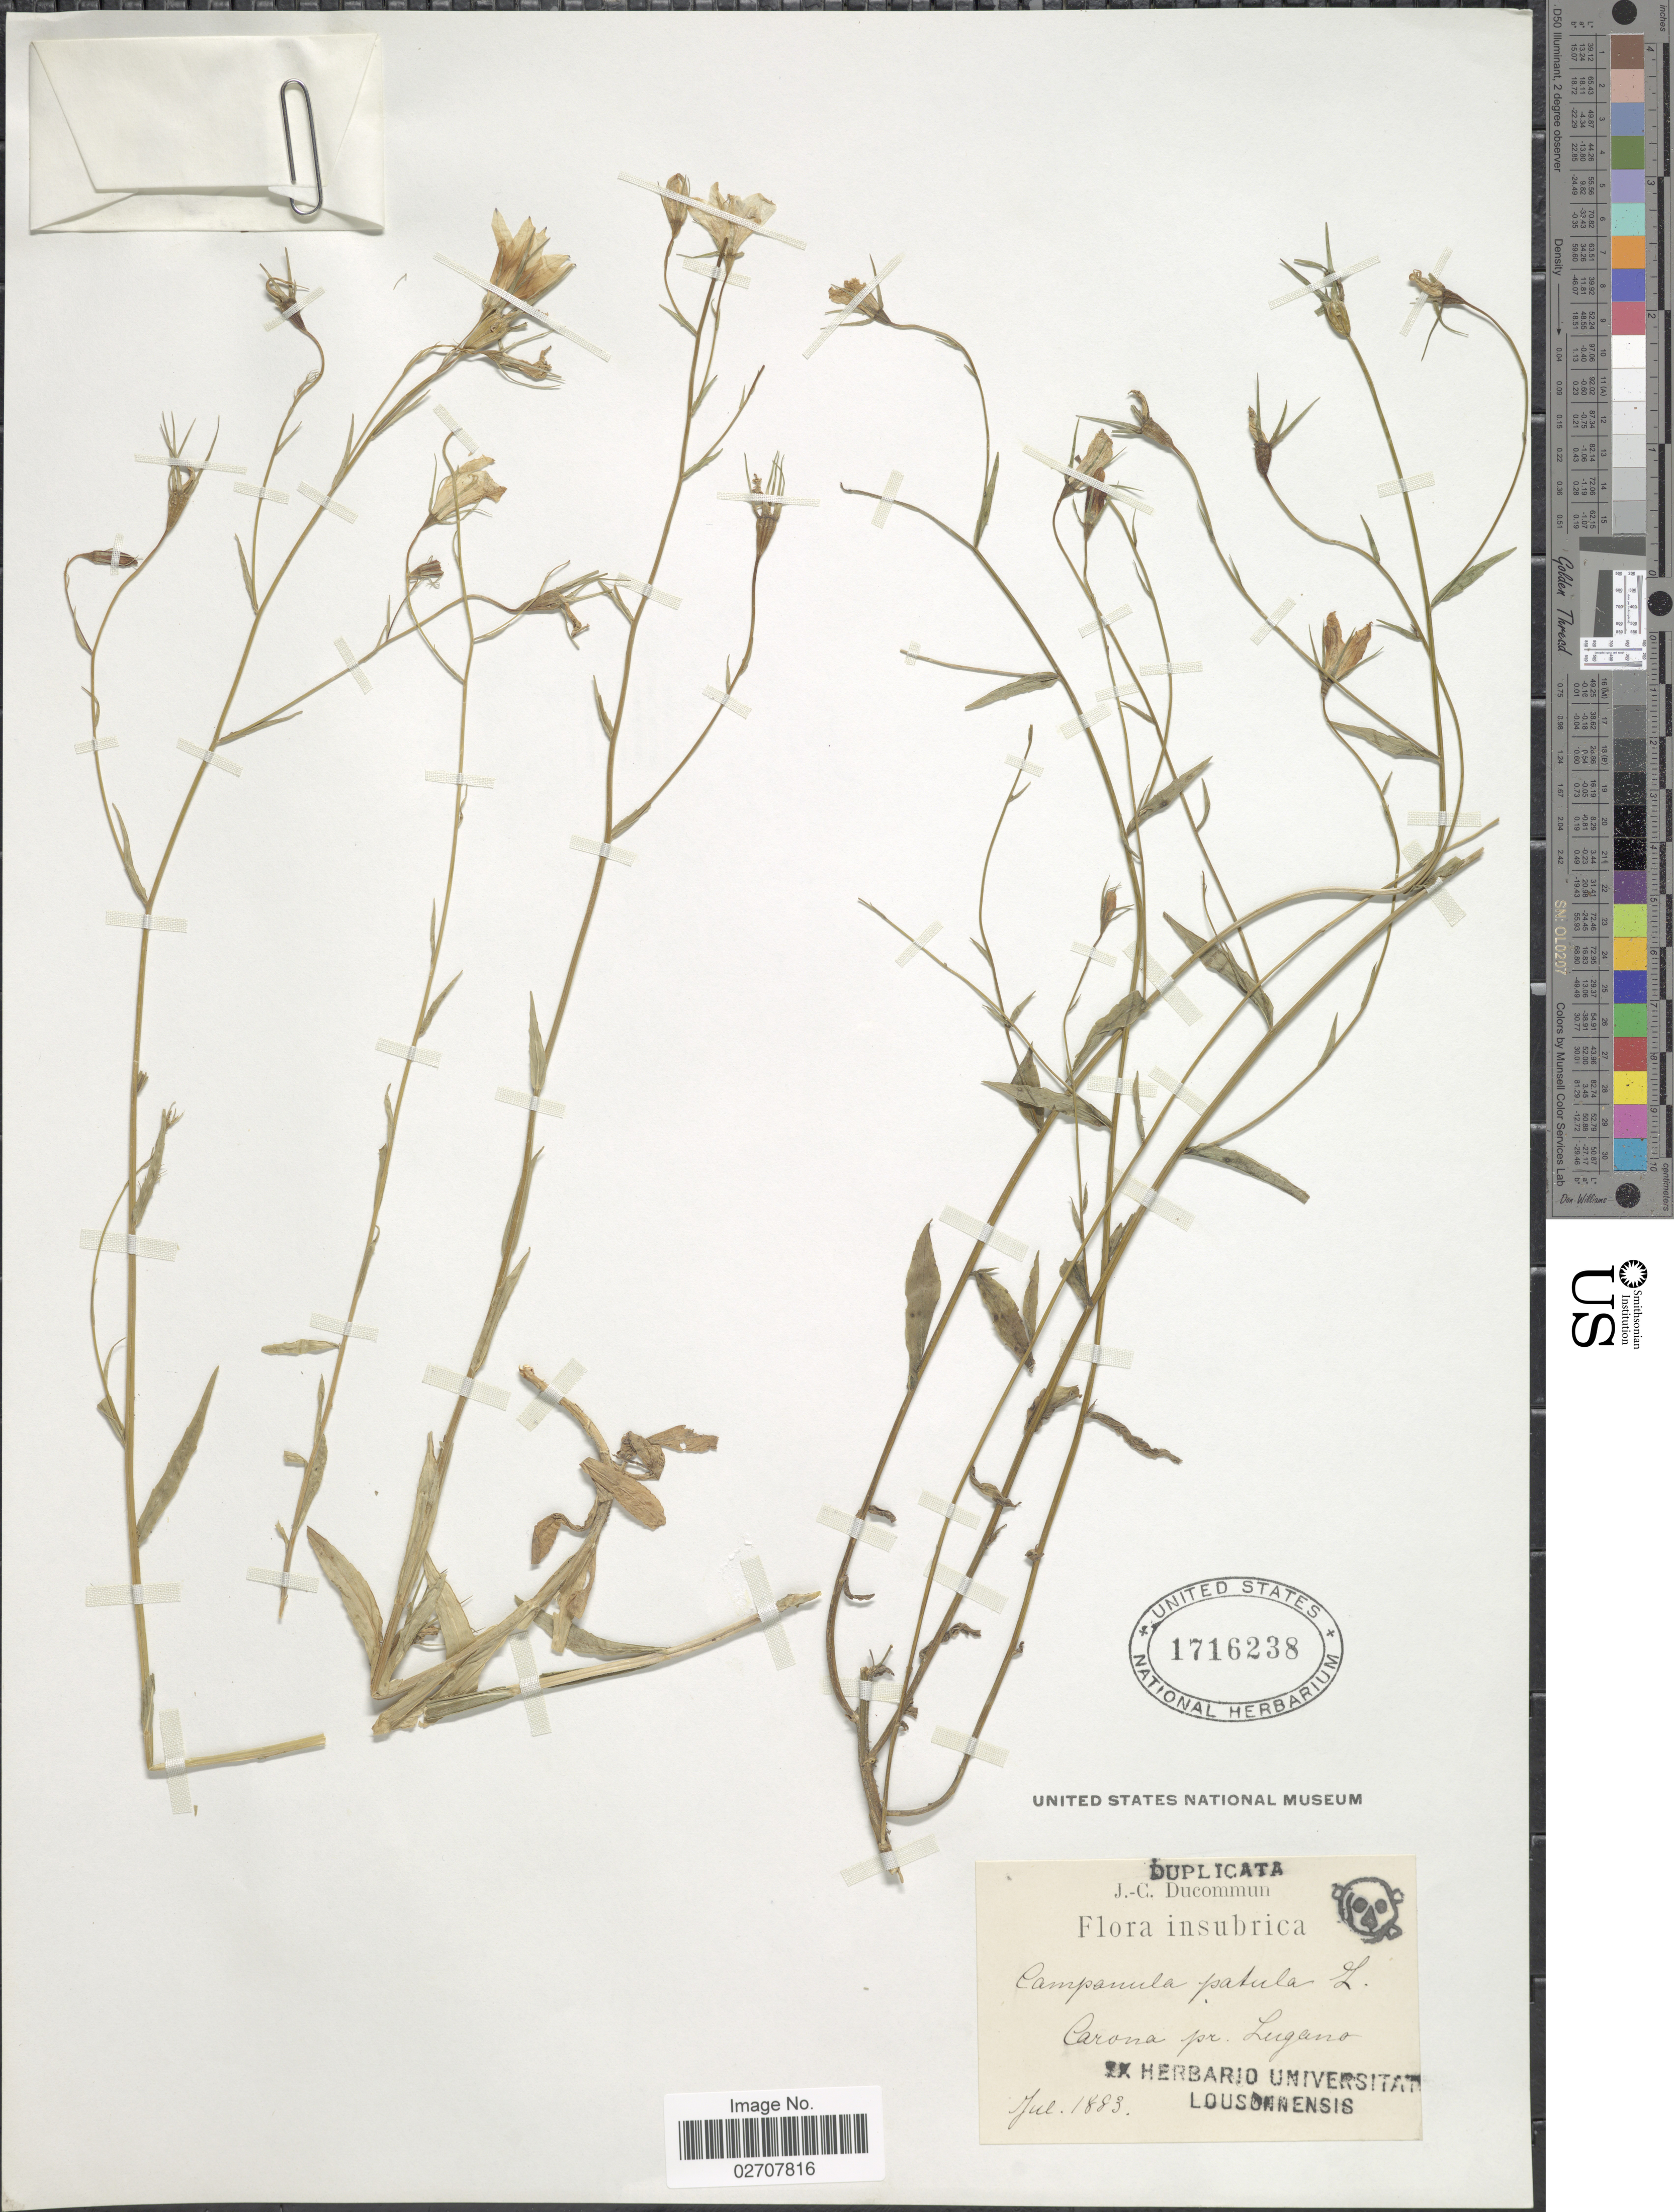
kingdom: Plantae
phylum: Tracheophyta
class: Magnoliopsida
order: Asterales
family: Campanulaceae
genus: Campanula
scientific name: Campanula patula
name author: L.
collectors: J. Ducommun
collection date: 1883-07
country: Switzerland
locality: Insubrica. Carona pr. Lugano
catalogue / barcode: US 1716238